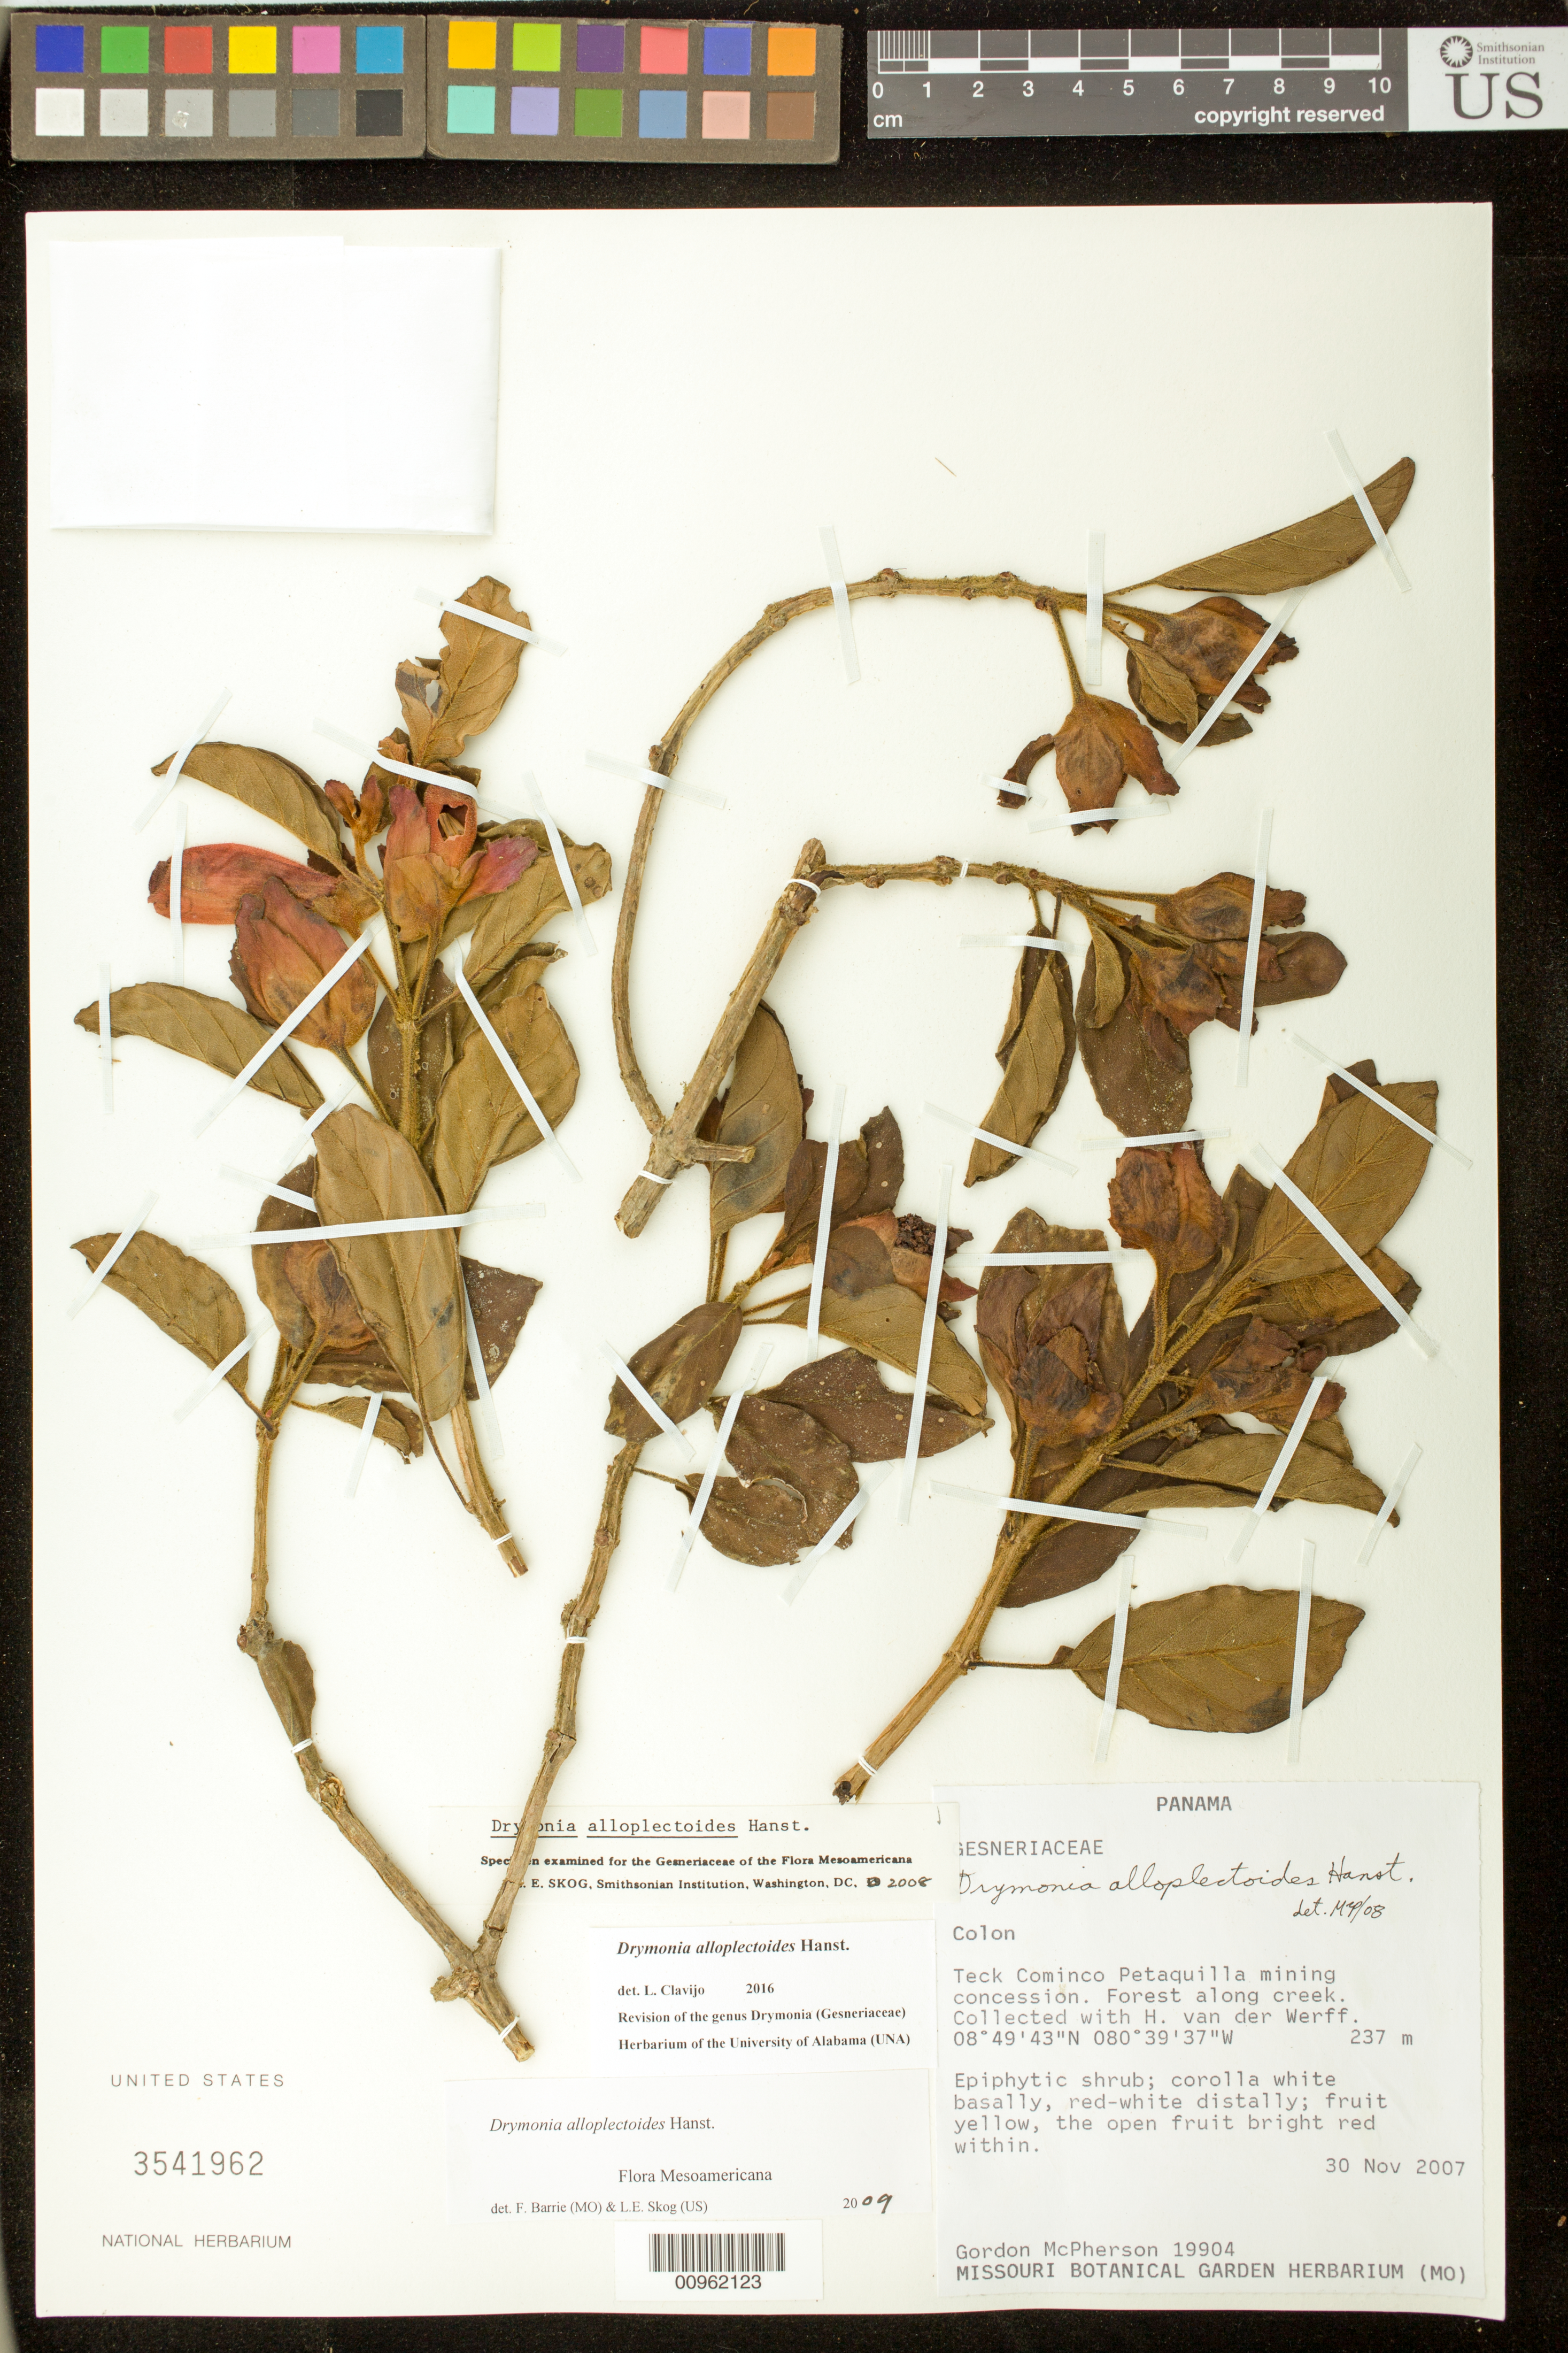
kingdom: Plantae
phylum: Tracheophyta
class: Magnoliopsida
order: Lamiales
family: Gesneriaceae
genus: Drymonia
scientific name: Drymonia alloplectoides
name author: Hanst.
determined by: Skog, Laurence E.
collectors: G. D. McPherson & H. van der Werff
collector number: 19904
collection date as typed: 30 Nov 2007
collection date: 2007-11-30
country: Panama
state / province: Colón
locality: Teck Cominco Petaquilla mining concession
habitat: Forest along creek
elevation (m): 237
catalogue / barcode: US 3541962